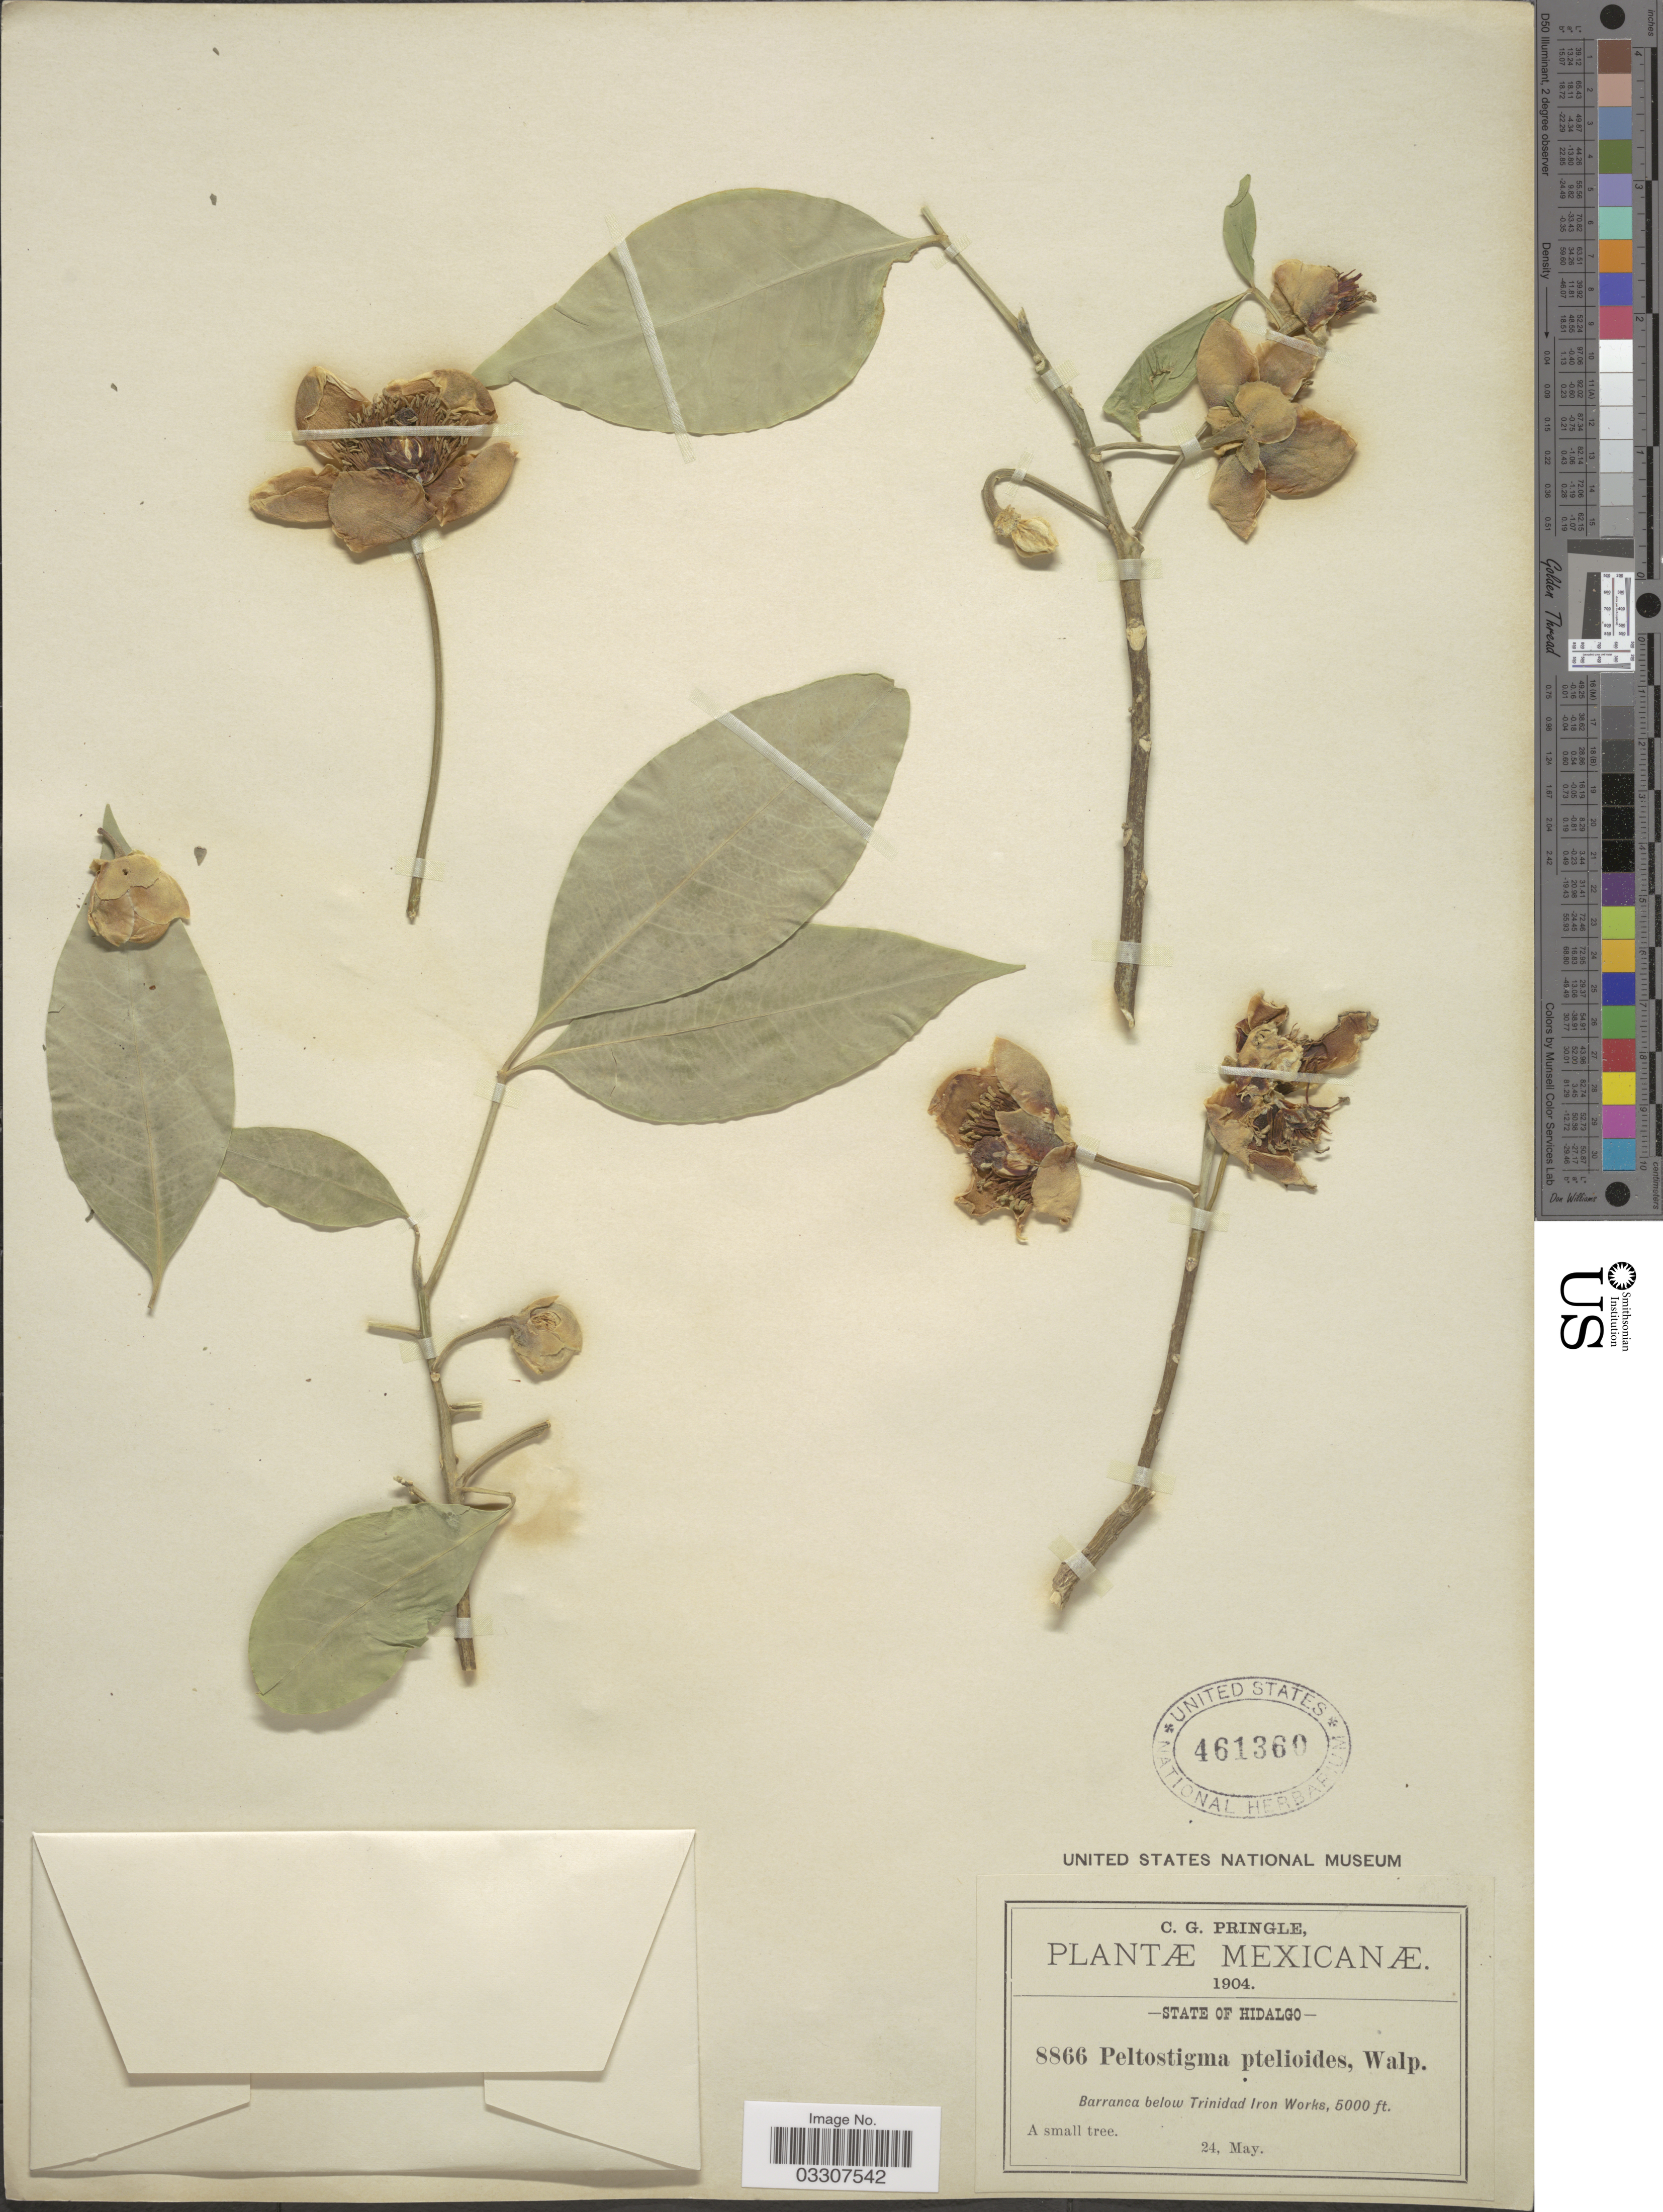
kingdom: Plantae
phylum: Tracheophyta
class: Magnoliopsida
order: Sapindales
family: Rutaceae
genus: Peltostigma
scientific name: Peltostigma pteleoides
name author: (Hook.) Walp.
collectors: C. G. Pringle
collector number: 8866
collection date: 1904-05-24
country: Mexico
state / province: Hidalgo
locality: Barranca below Trinidad Iron Works.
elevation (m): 1524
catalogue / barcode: US 461360